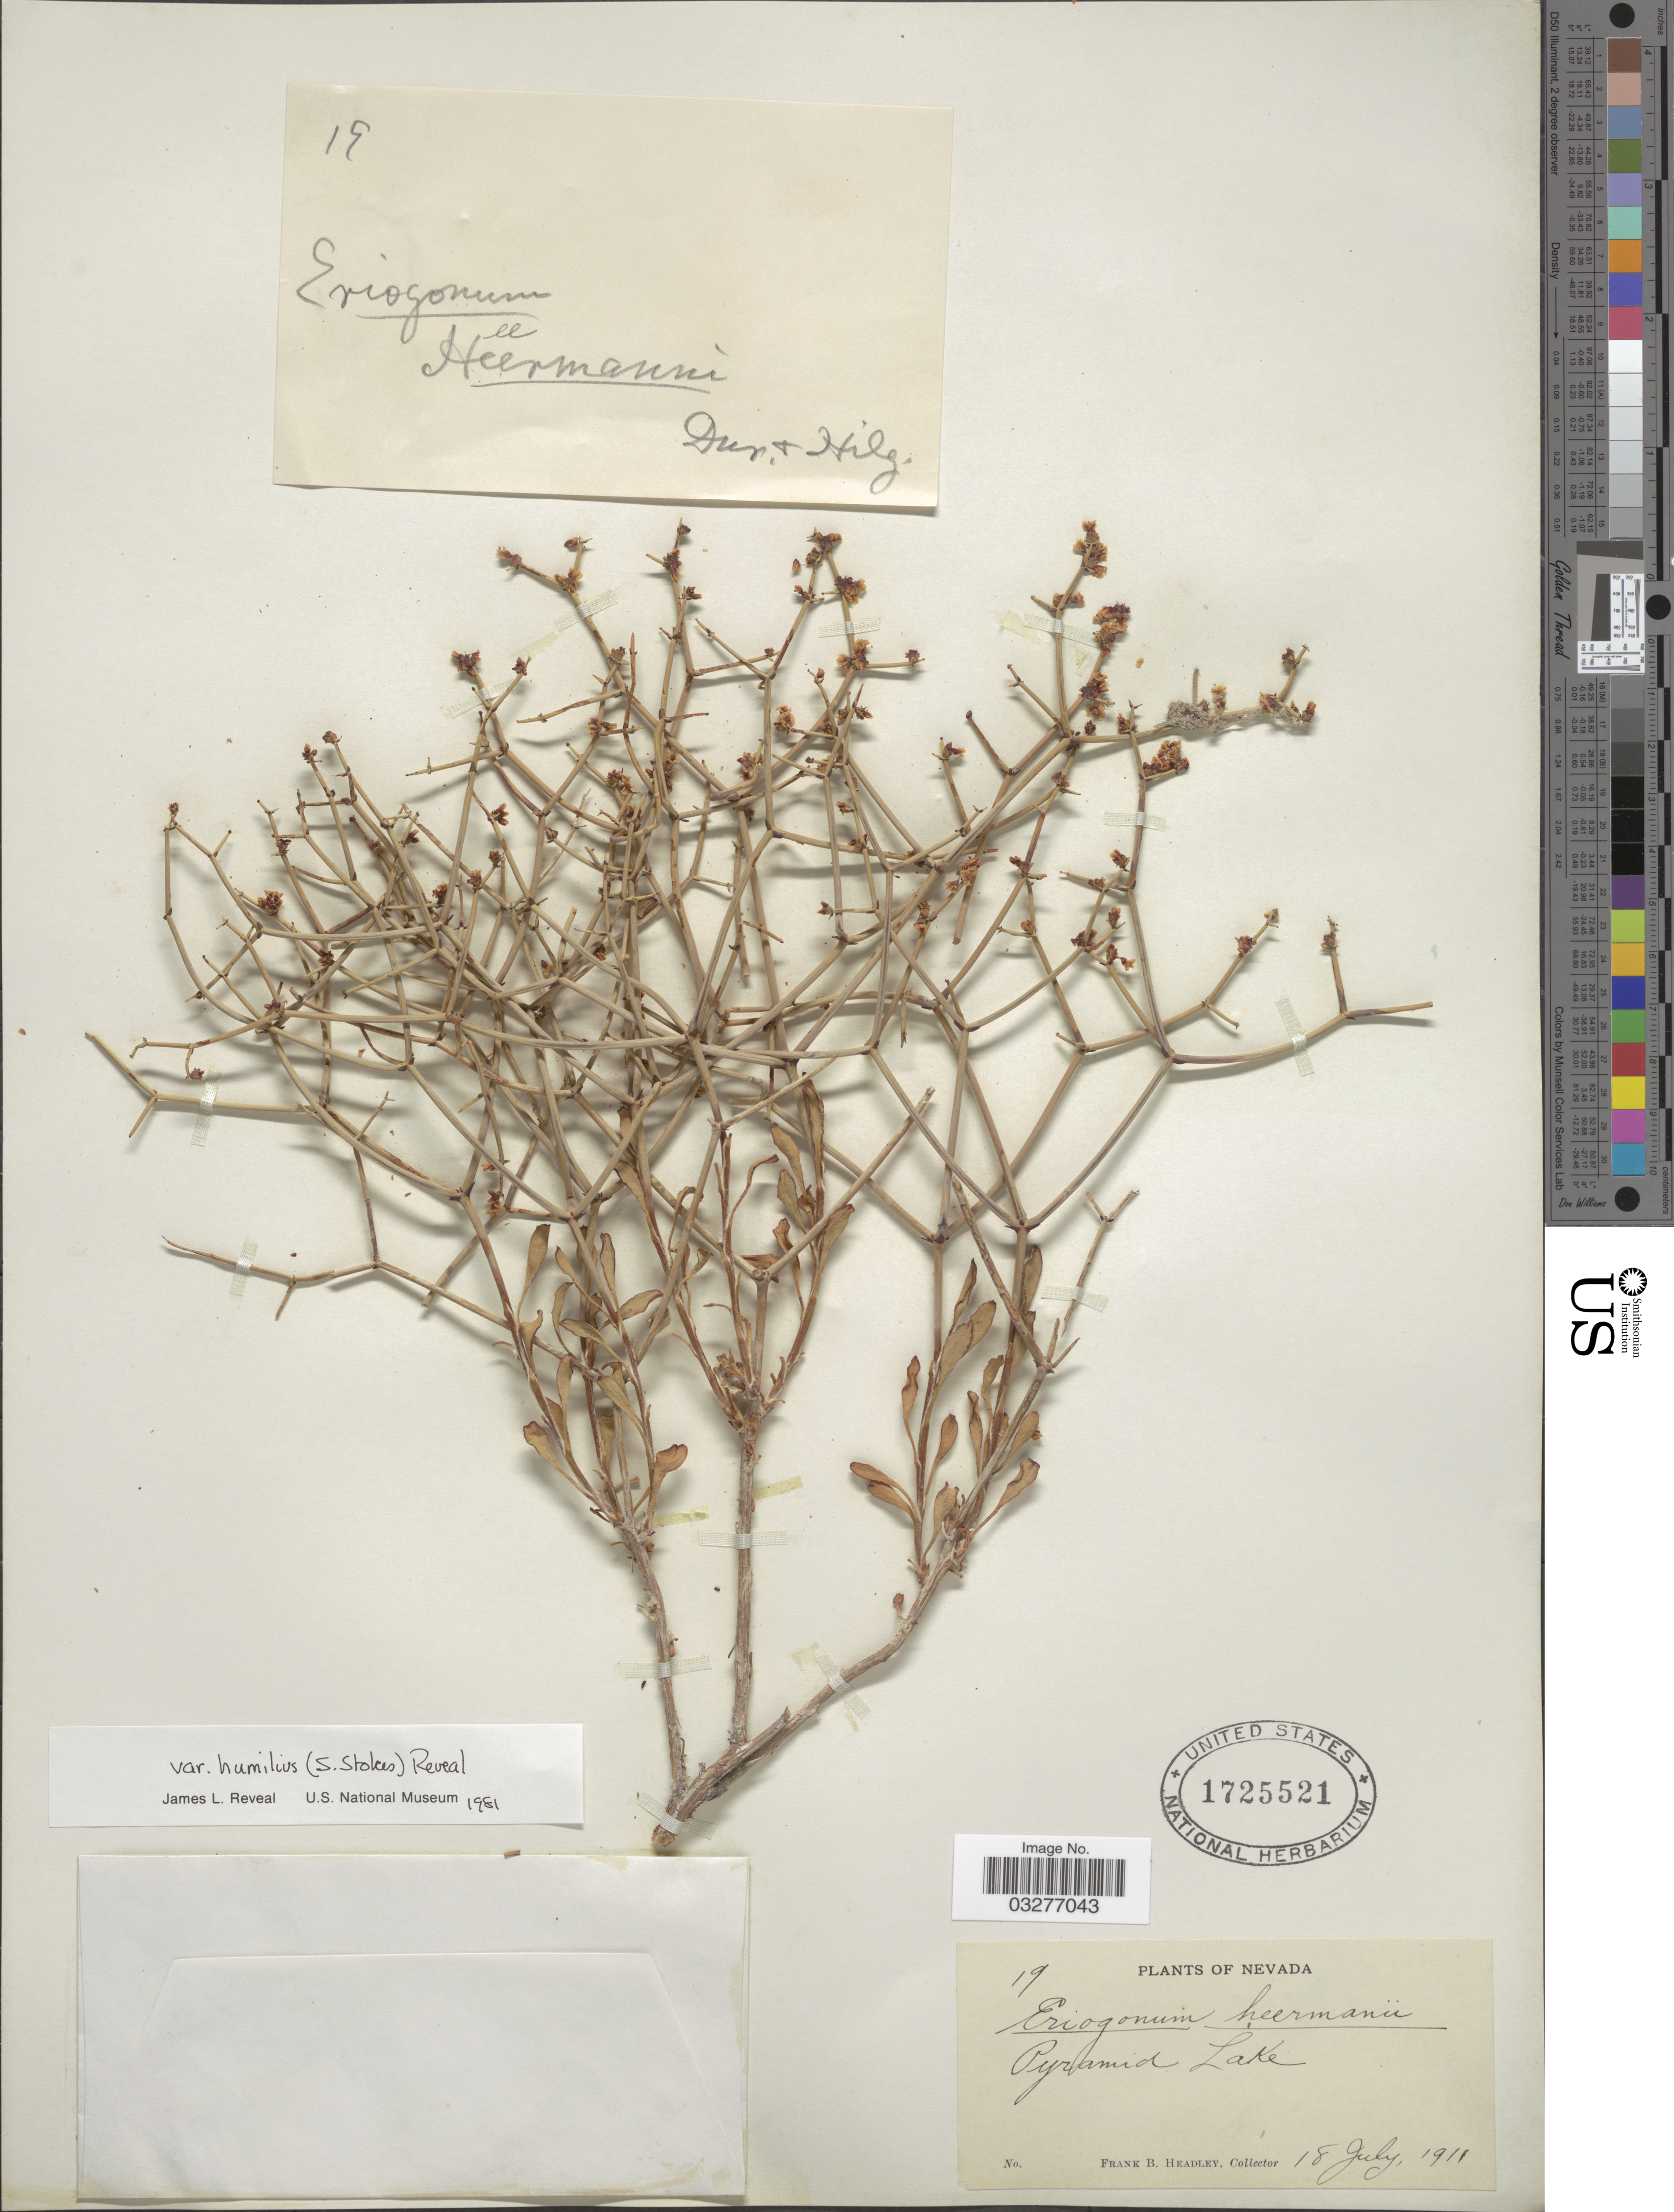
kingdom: Plantae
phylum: Tracheophyta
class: Magnoliopsida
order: Caryophyllales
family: Polygonaceae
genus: Eriogonum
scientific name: Eriogonum heermannii var. humilius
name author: (S. Stokes) Reveal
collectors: F. B. Headley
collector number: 19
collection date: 1911-07-18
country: United States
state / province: Nevada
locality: Pyramid Lake.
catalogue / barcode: US 1725521